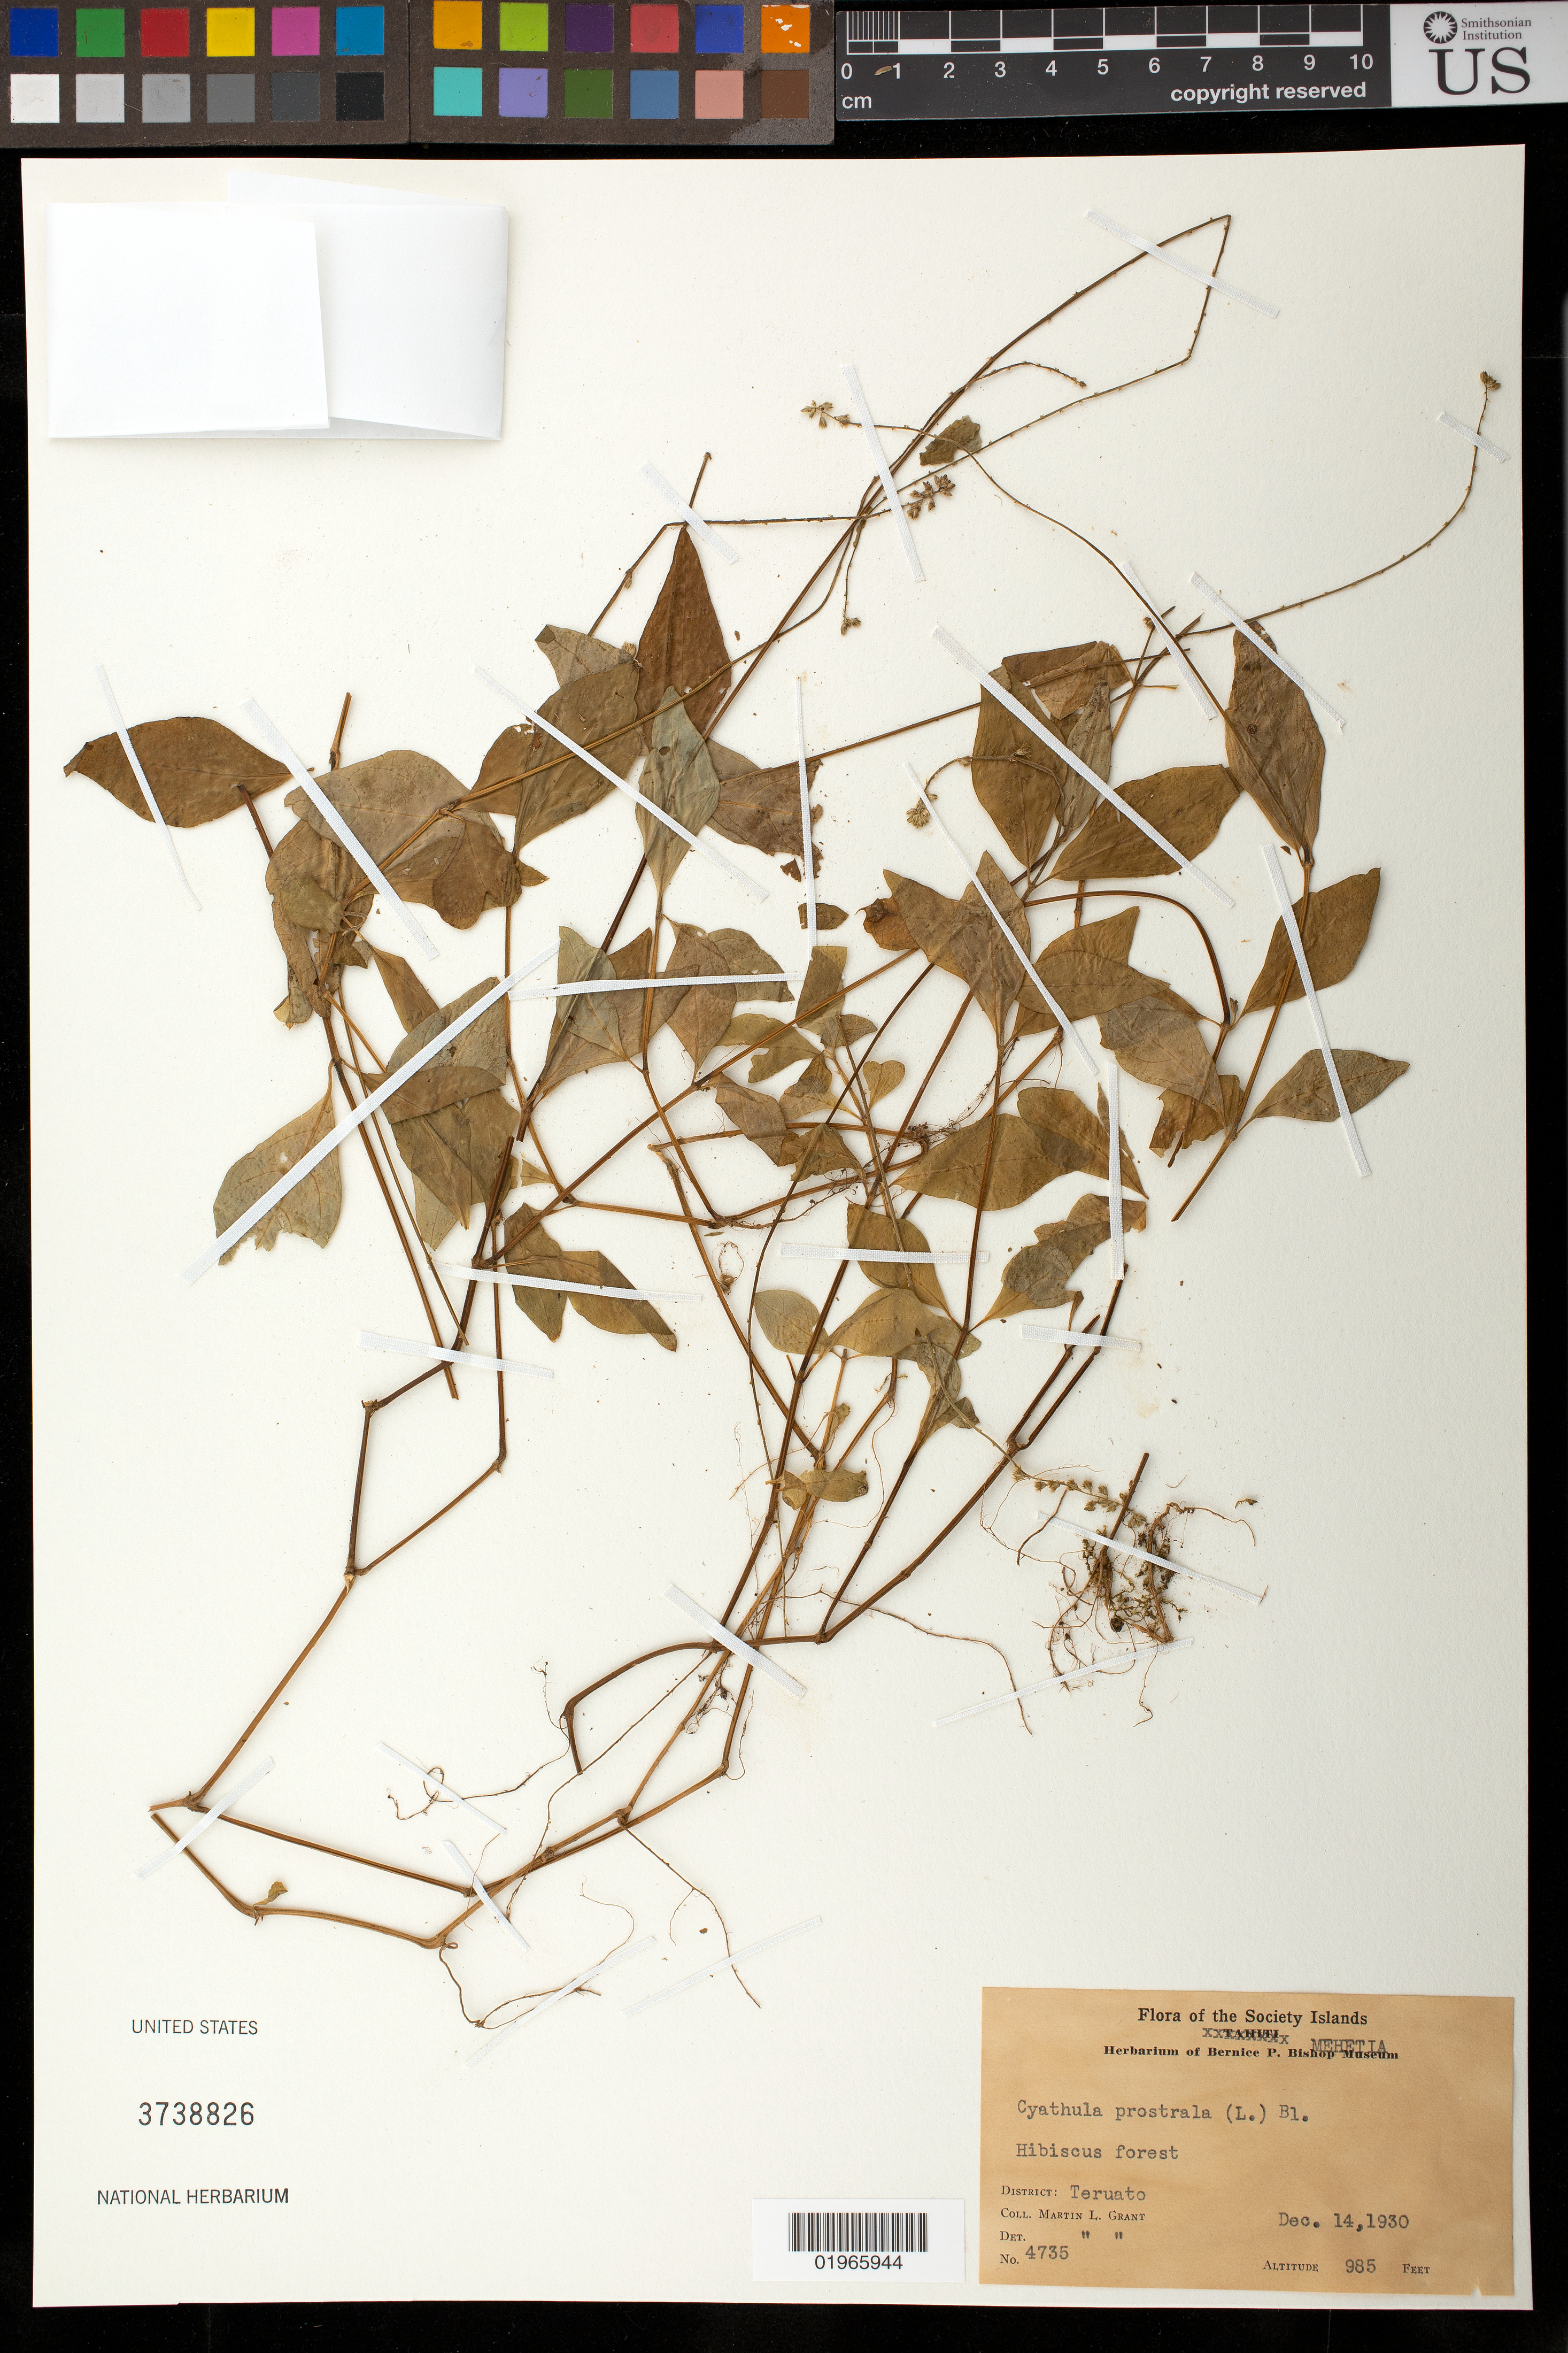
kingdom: Plantae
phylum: Tracheophyta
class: Magnoliopsida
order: Caryophyllales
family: Amaranthaceae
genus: Cyathula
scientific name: Cyathula prostrata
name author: (L.) Blume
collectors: M. L. Grant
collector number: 4735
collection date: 1930-12-14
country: French Polynesia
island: Mehetia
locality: Society Islands. Mehetia. Dist.: Teruato.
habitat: Forest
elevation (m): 300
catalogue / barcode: US 3738826